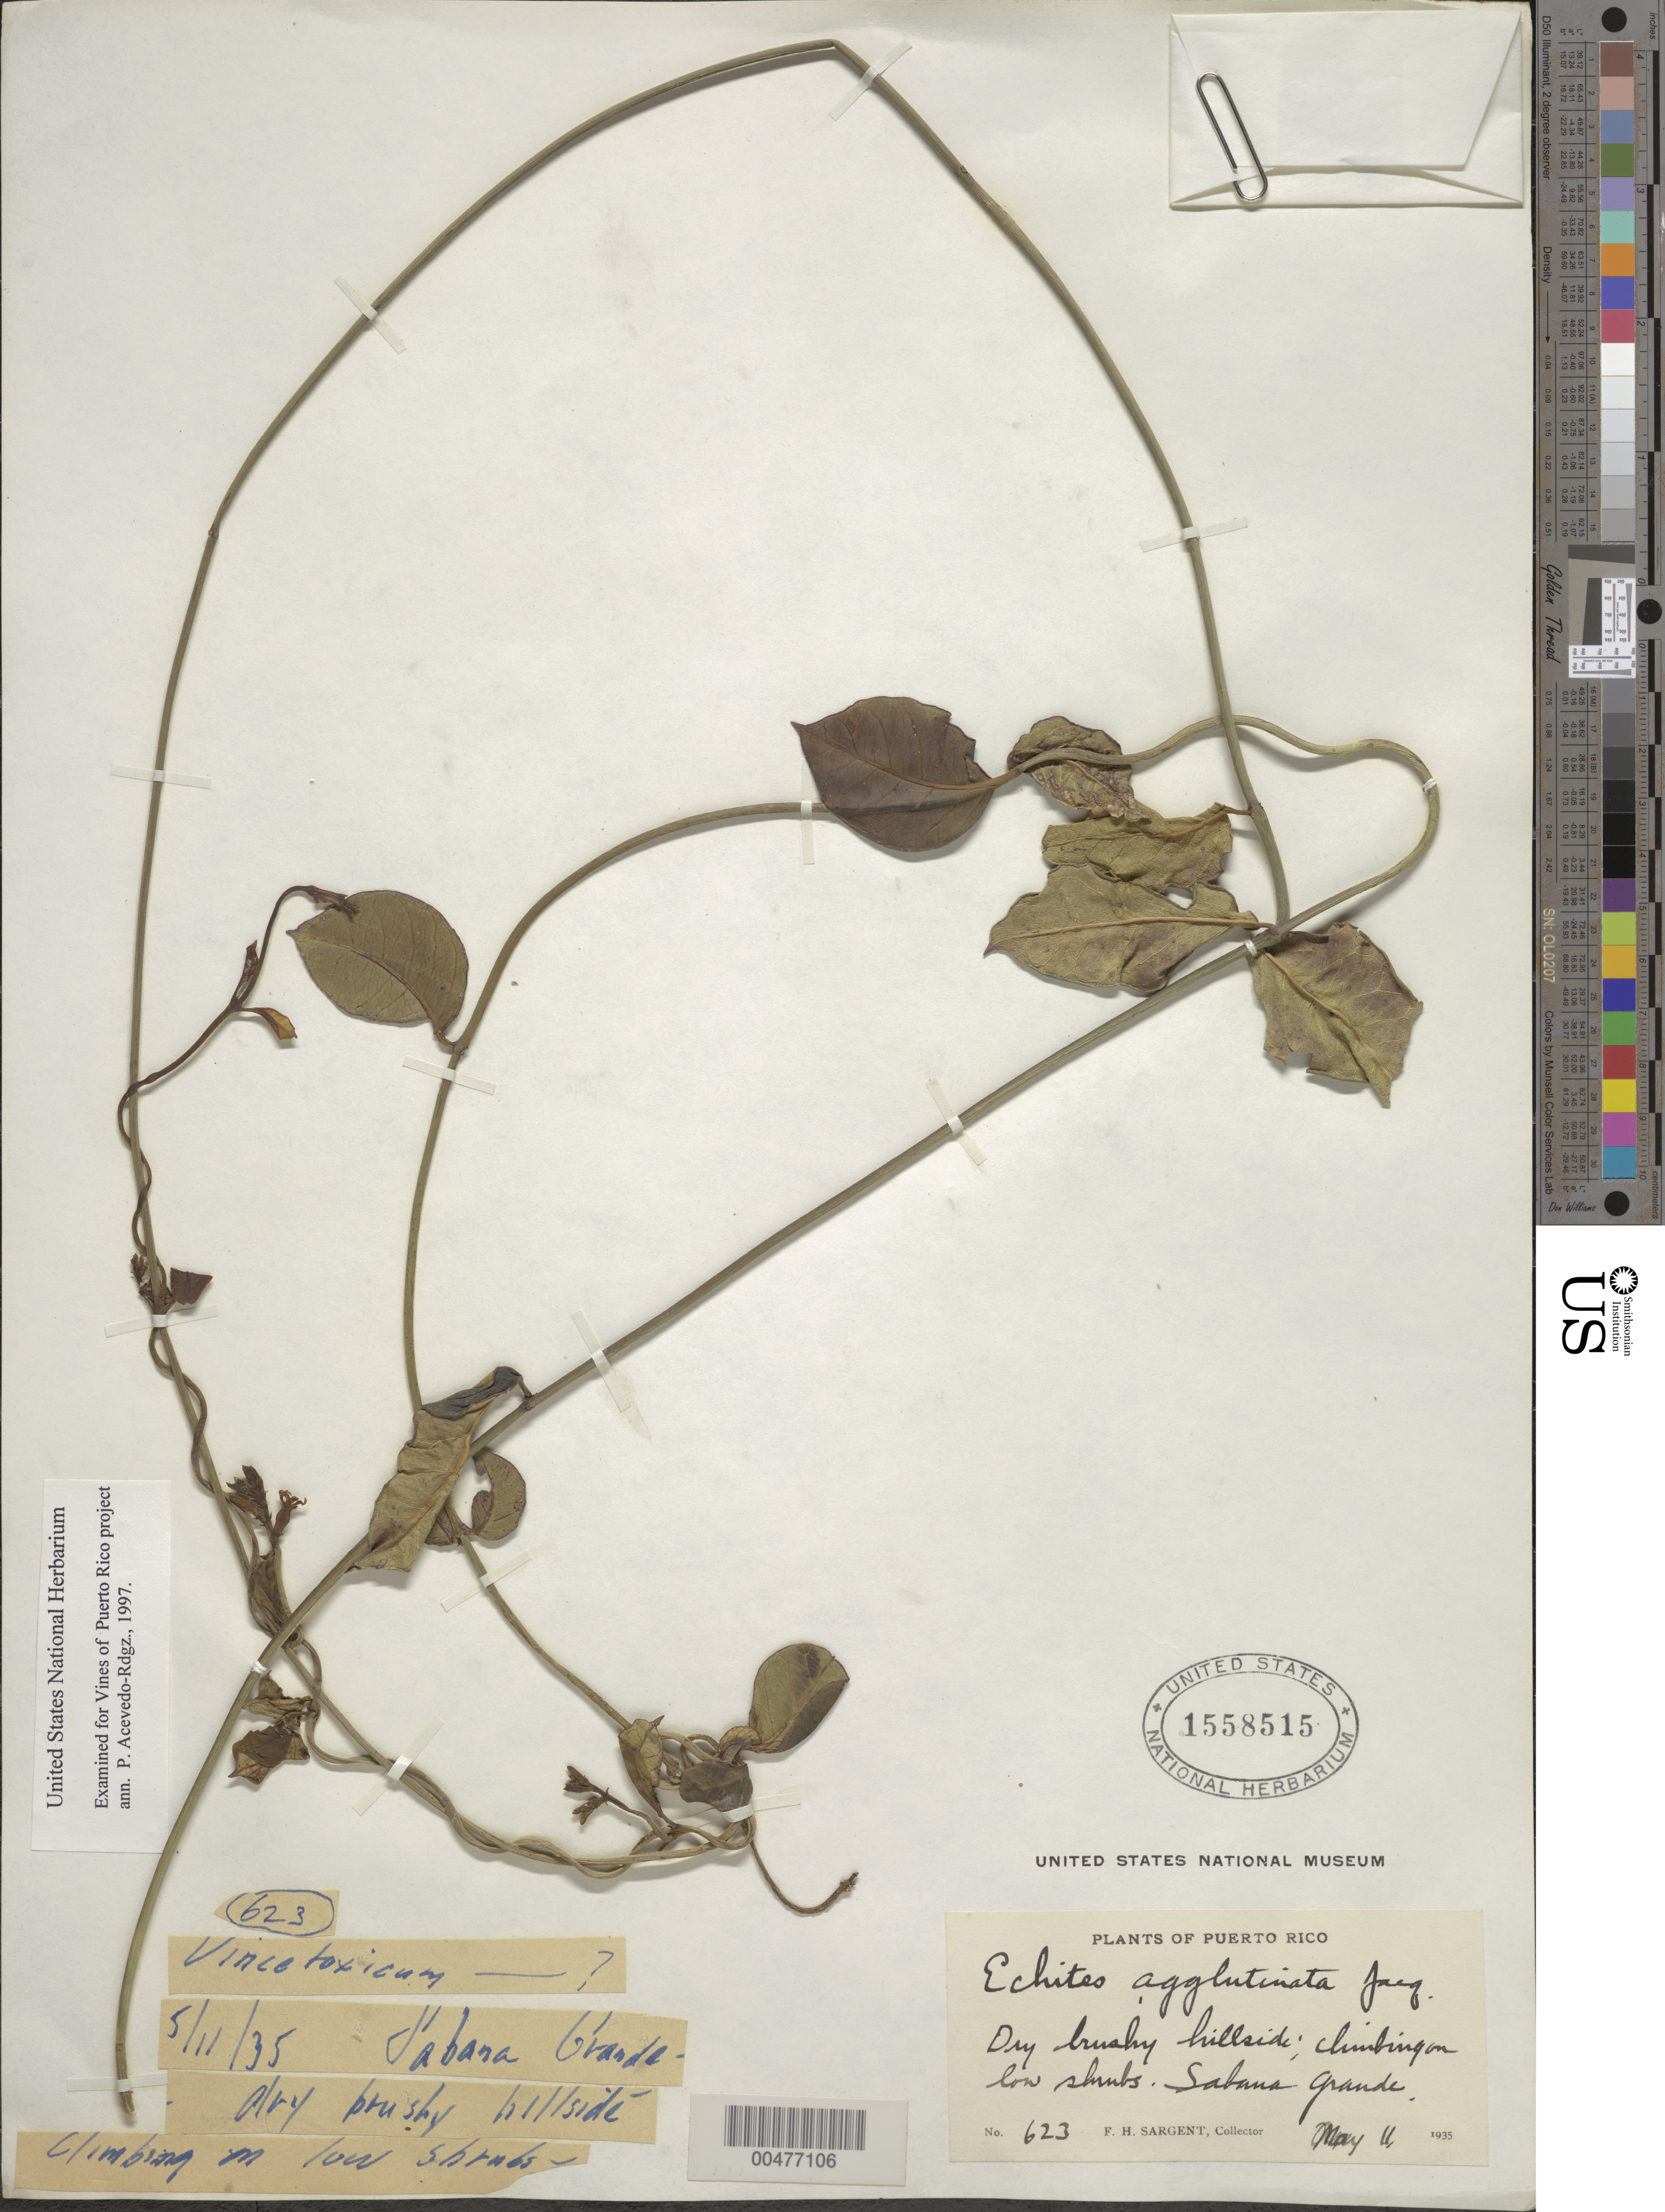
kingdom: Plantae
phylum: Tracheophyta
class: Magnoliopsida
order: Gentianales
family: Apocynaceae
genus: Echites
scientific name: Echites agglutinatus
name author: Jacq.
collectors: F. H. Sargent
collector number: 623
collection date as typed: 11 May 1935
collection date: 1935-05-11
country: Puerto Rico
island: Greater Antilles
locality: Sabana Grande. Dry, brushy hillside.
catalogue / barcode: US 1558515